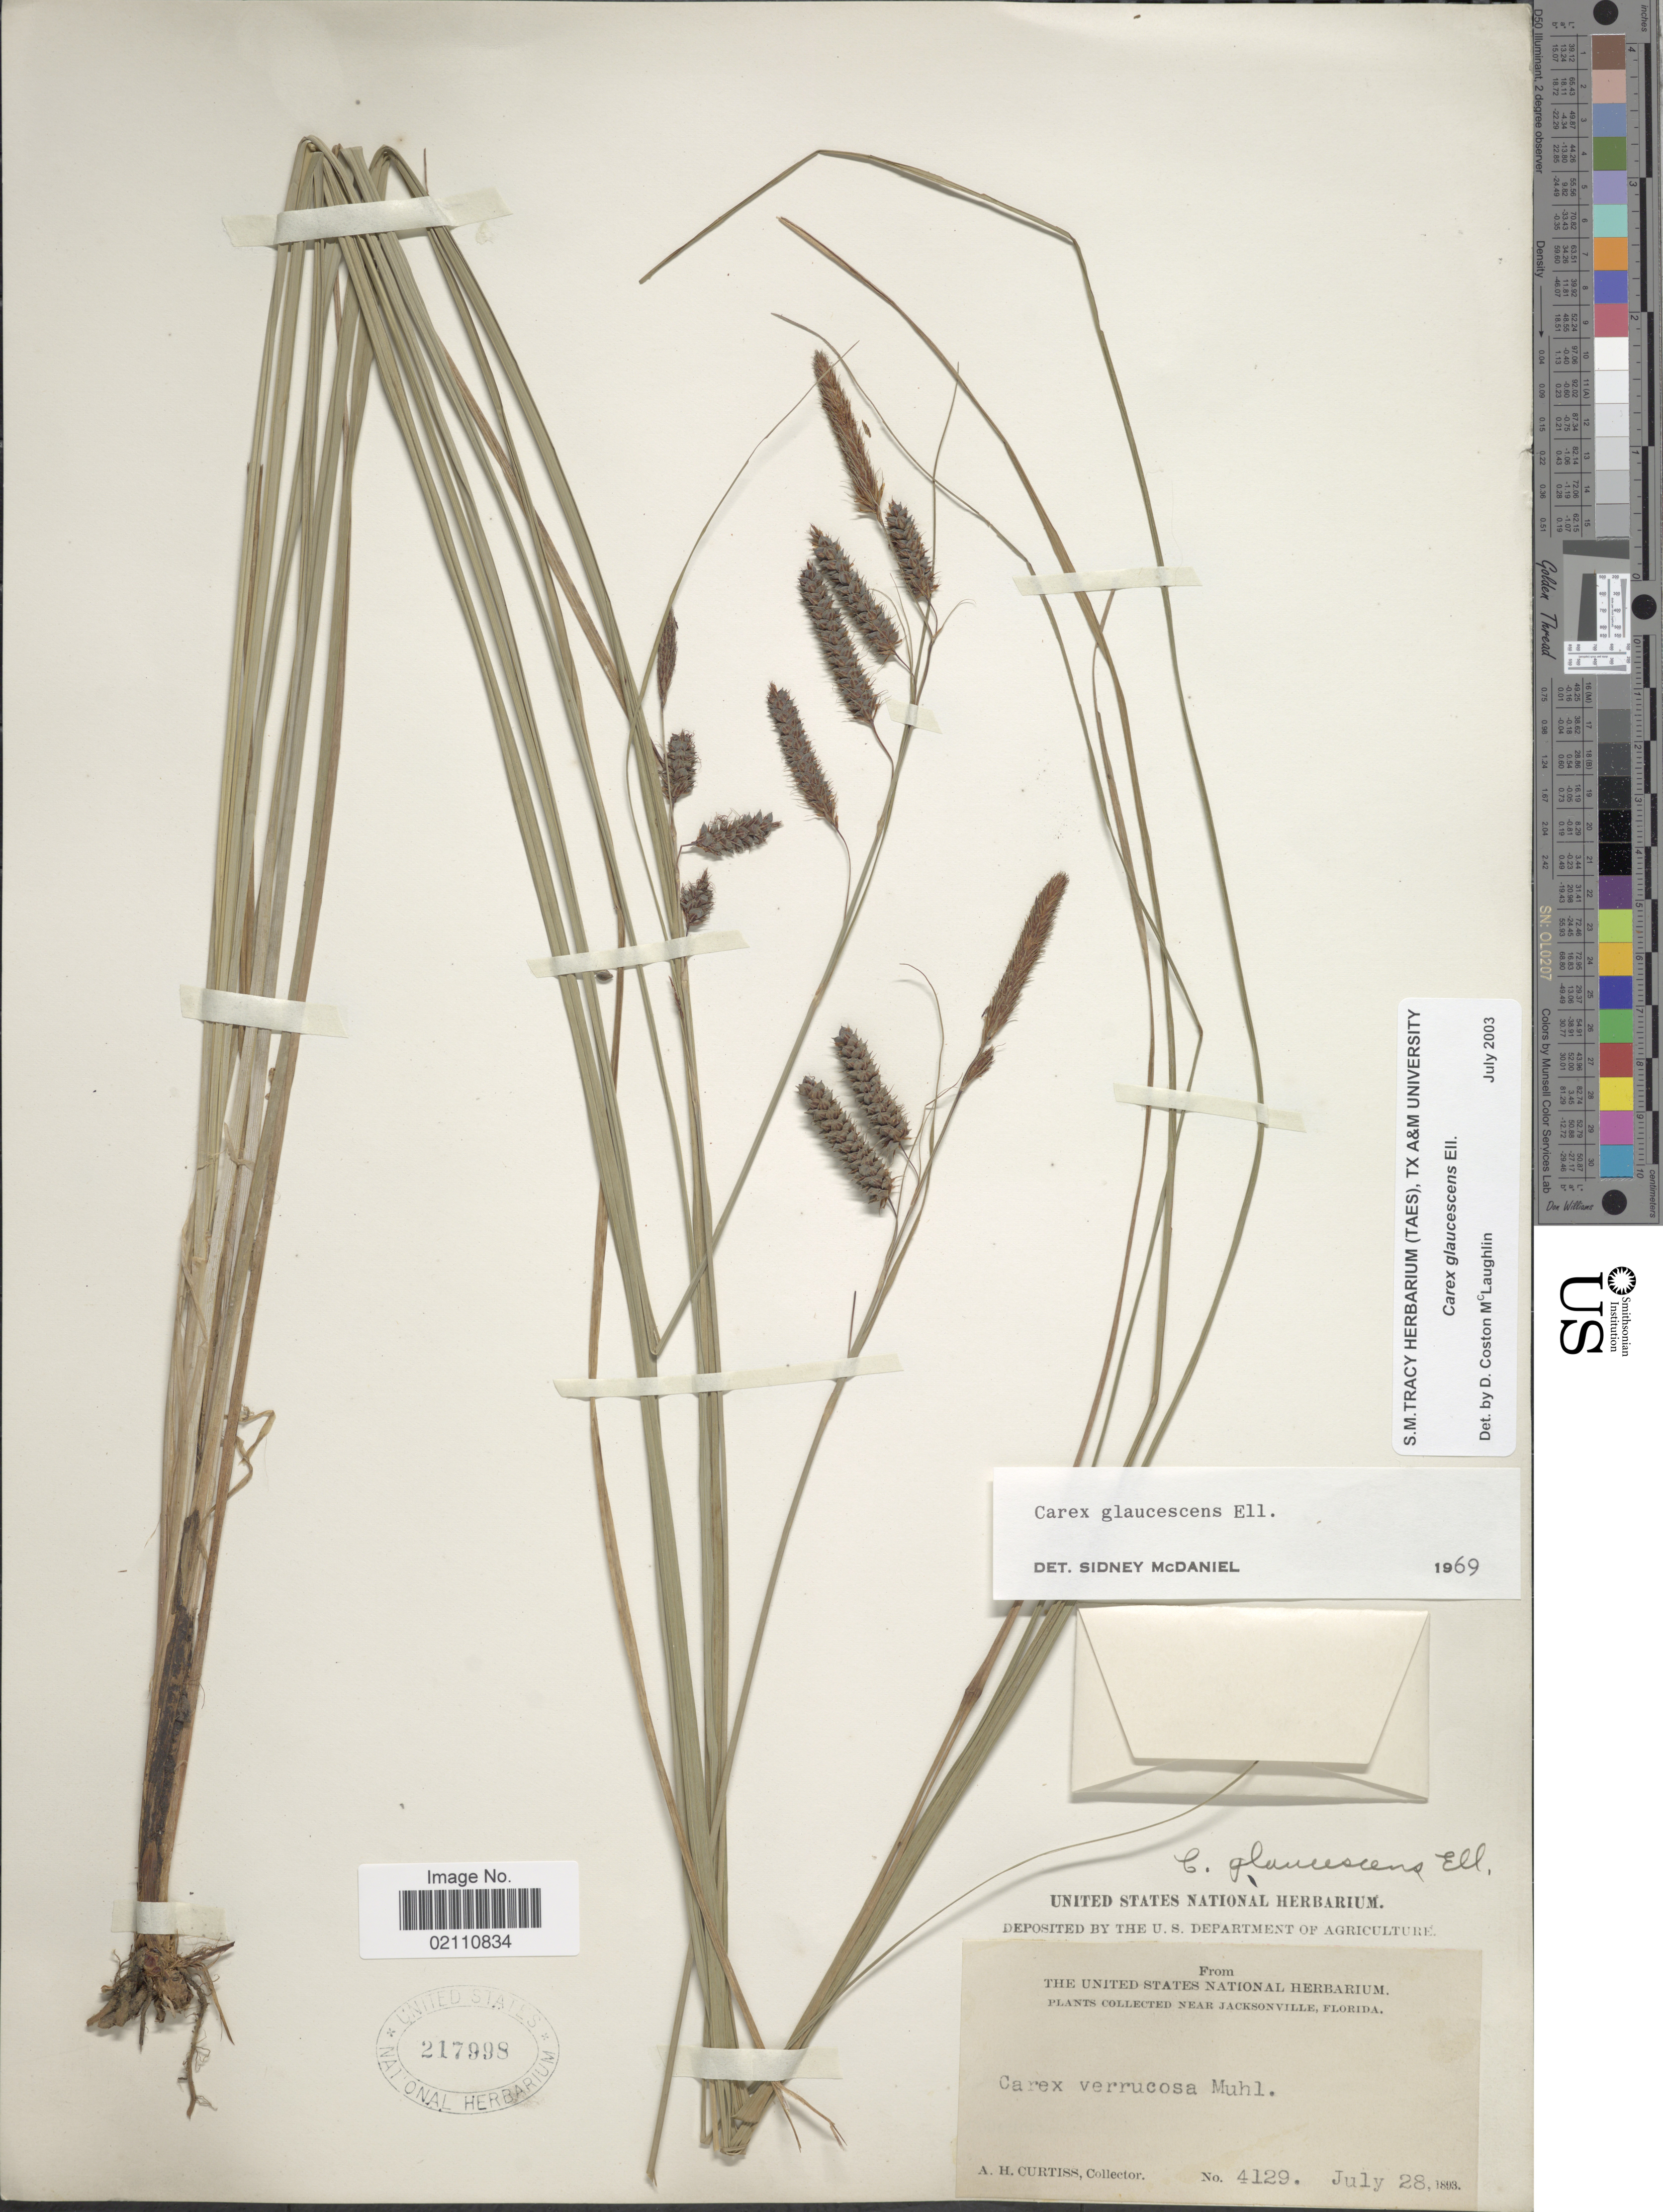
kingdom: Plantae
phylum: Tracheophyta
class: Liliopsida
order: Poales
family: Cyperaceae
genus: Carex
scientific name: Carex glaucescens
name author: Elliott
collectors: A. H. Curtiss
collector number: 4129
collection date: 1893-07-28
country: United States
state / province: Florida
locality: Near Jacksonville, Florida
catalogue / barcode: US 217998